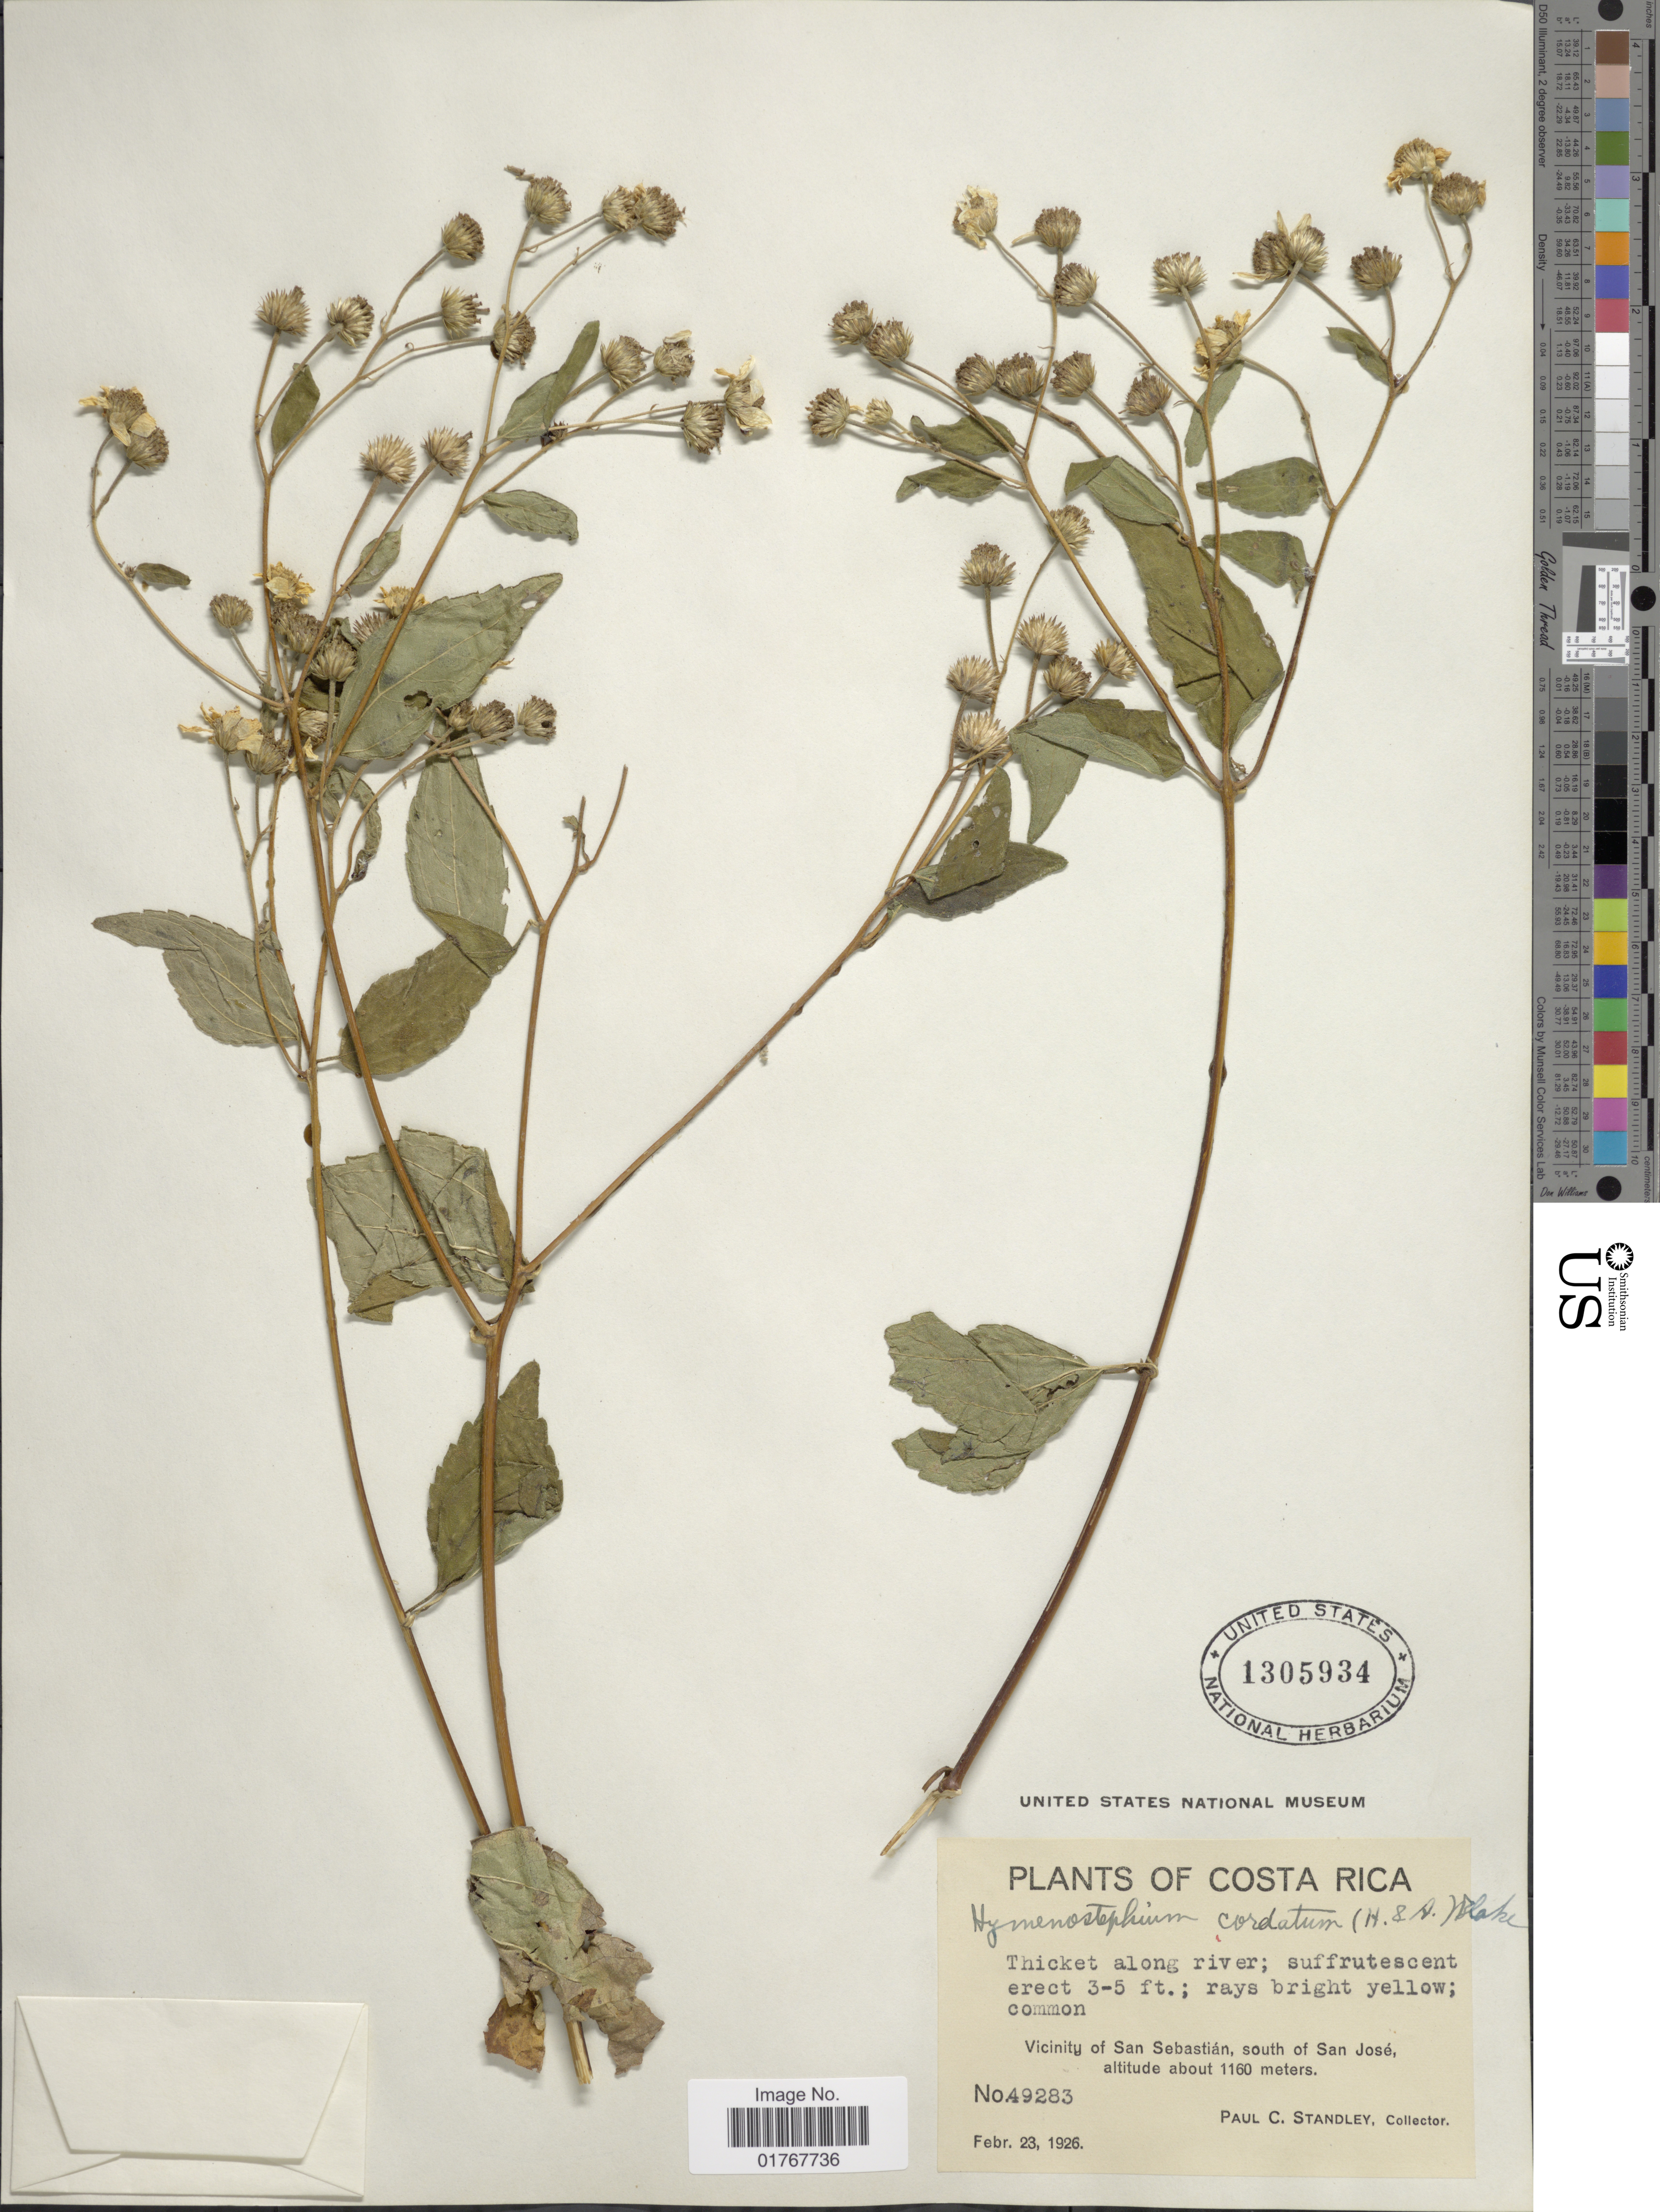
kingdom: Plantae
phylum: Tracheophyta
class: Magnoliopsida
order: Asterales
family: Asteraceae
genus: Viguiera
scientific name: Viguiera cordata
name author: (Hook. & Arn.) D'Arcy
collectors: P. C. Standley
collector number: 49283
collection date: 1926-02-23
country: Costa Rica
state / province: San José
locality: Vicinity of San Sebastián, south of San José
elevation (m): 1160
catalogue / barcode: US 1305934